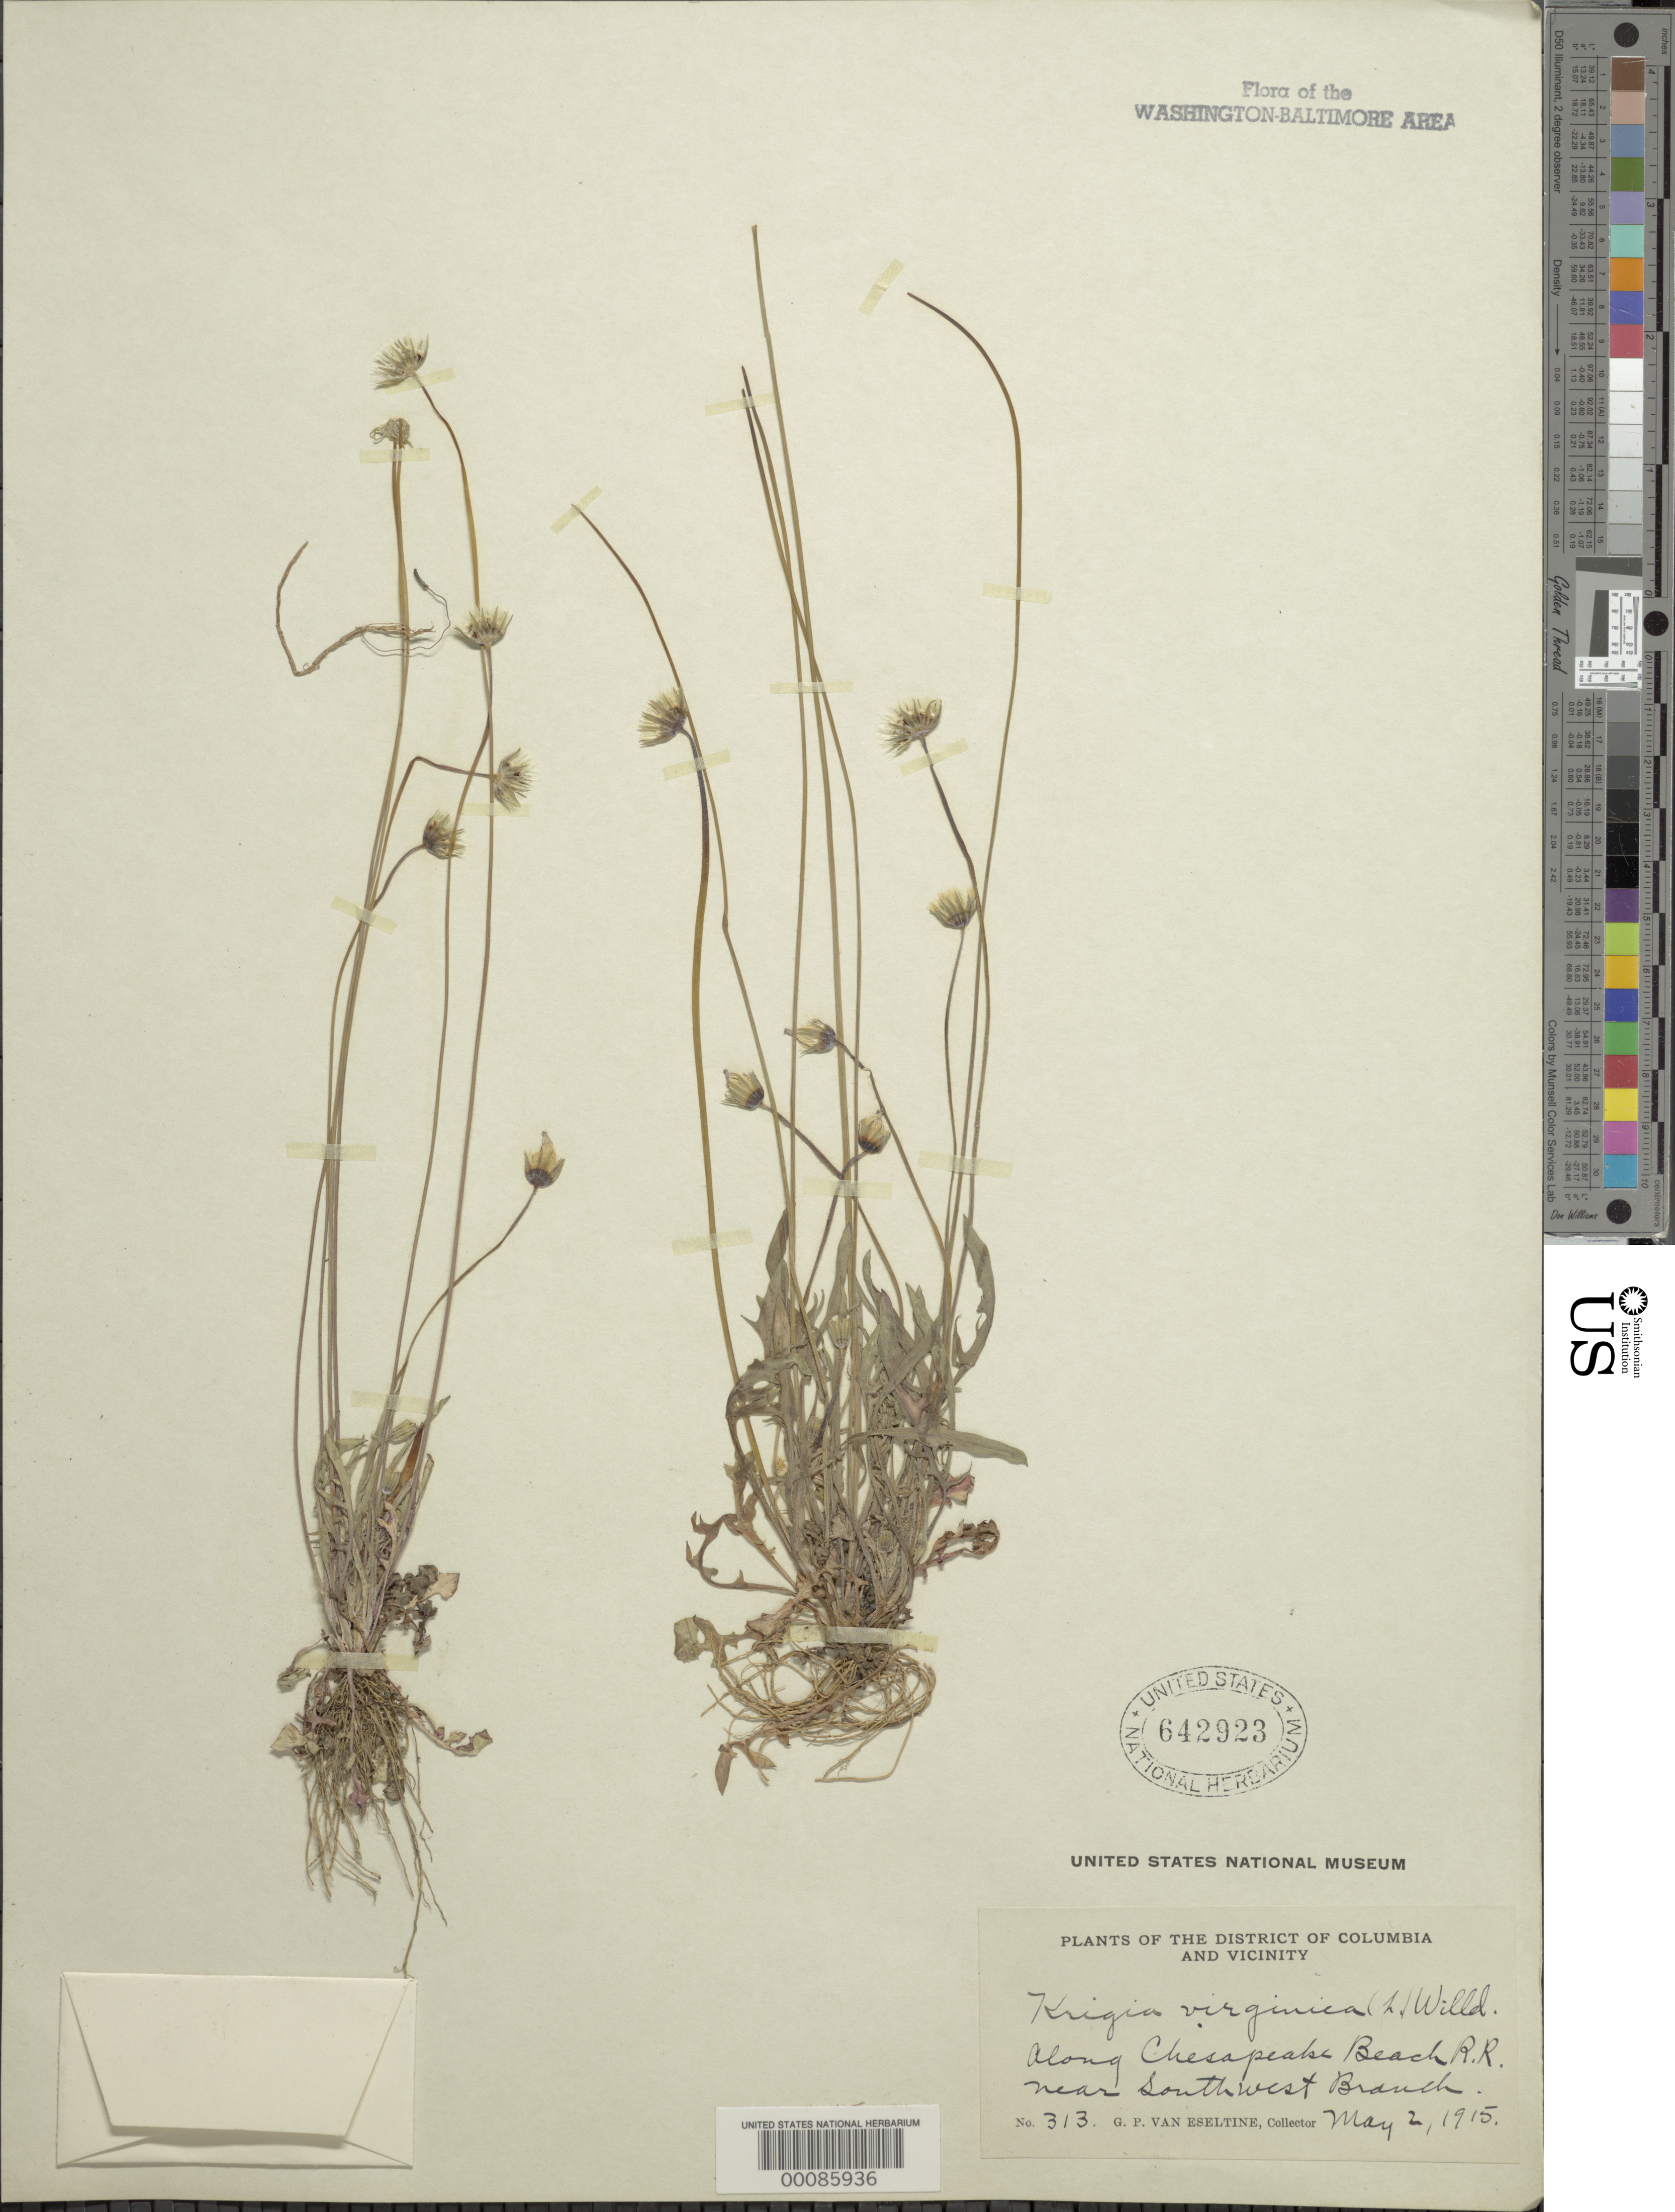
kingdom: Plantae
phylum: Tracheophyta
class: Magnoliopsida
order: Asterales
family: Asteraceae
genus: Krigia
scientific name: Krigia virginica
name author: (L.) Willd.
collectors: G. P. Van Eseltine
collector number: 313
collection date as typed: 02 May 1915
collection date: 1915-05-02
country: United States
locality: Chesapeake Beach Railroad near SW Branch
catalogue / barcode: US 642923